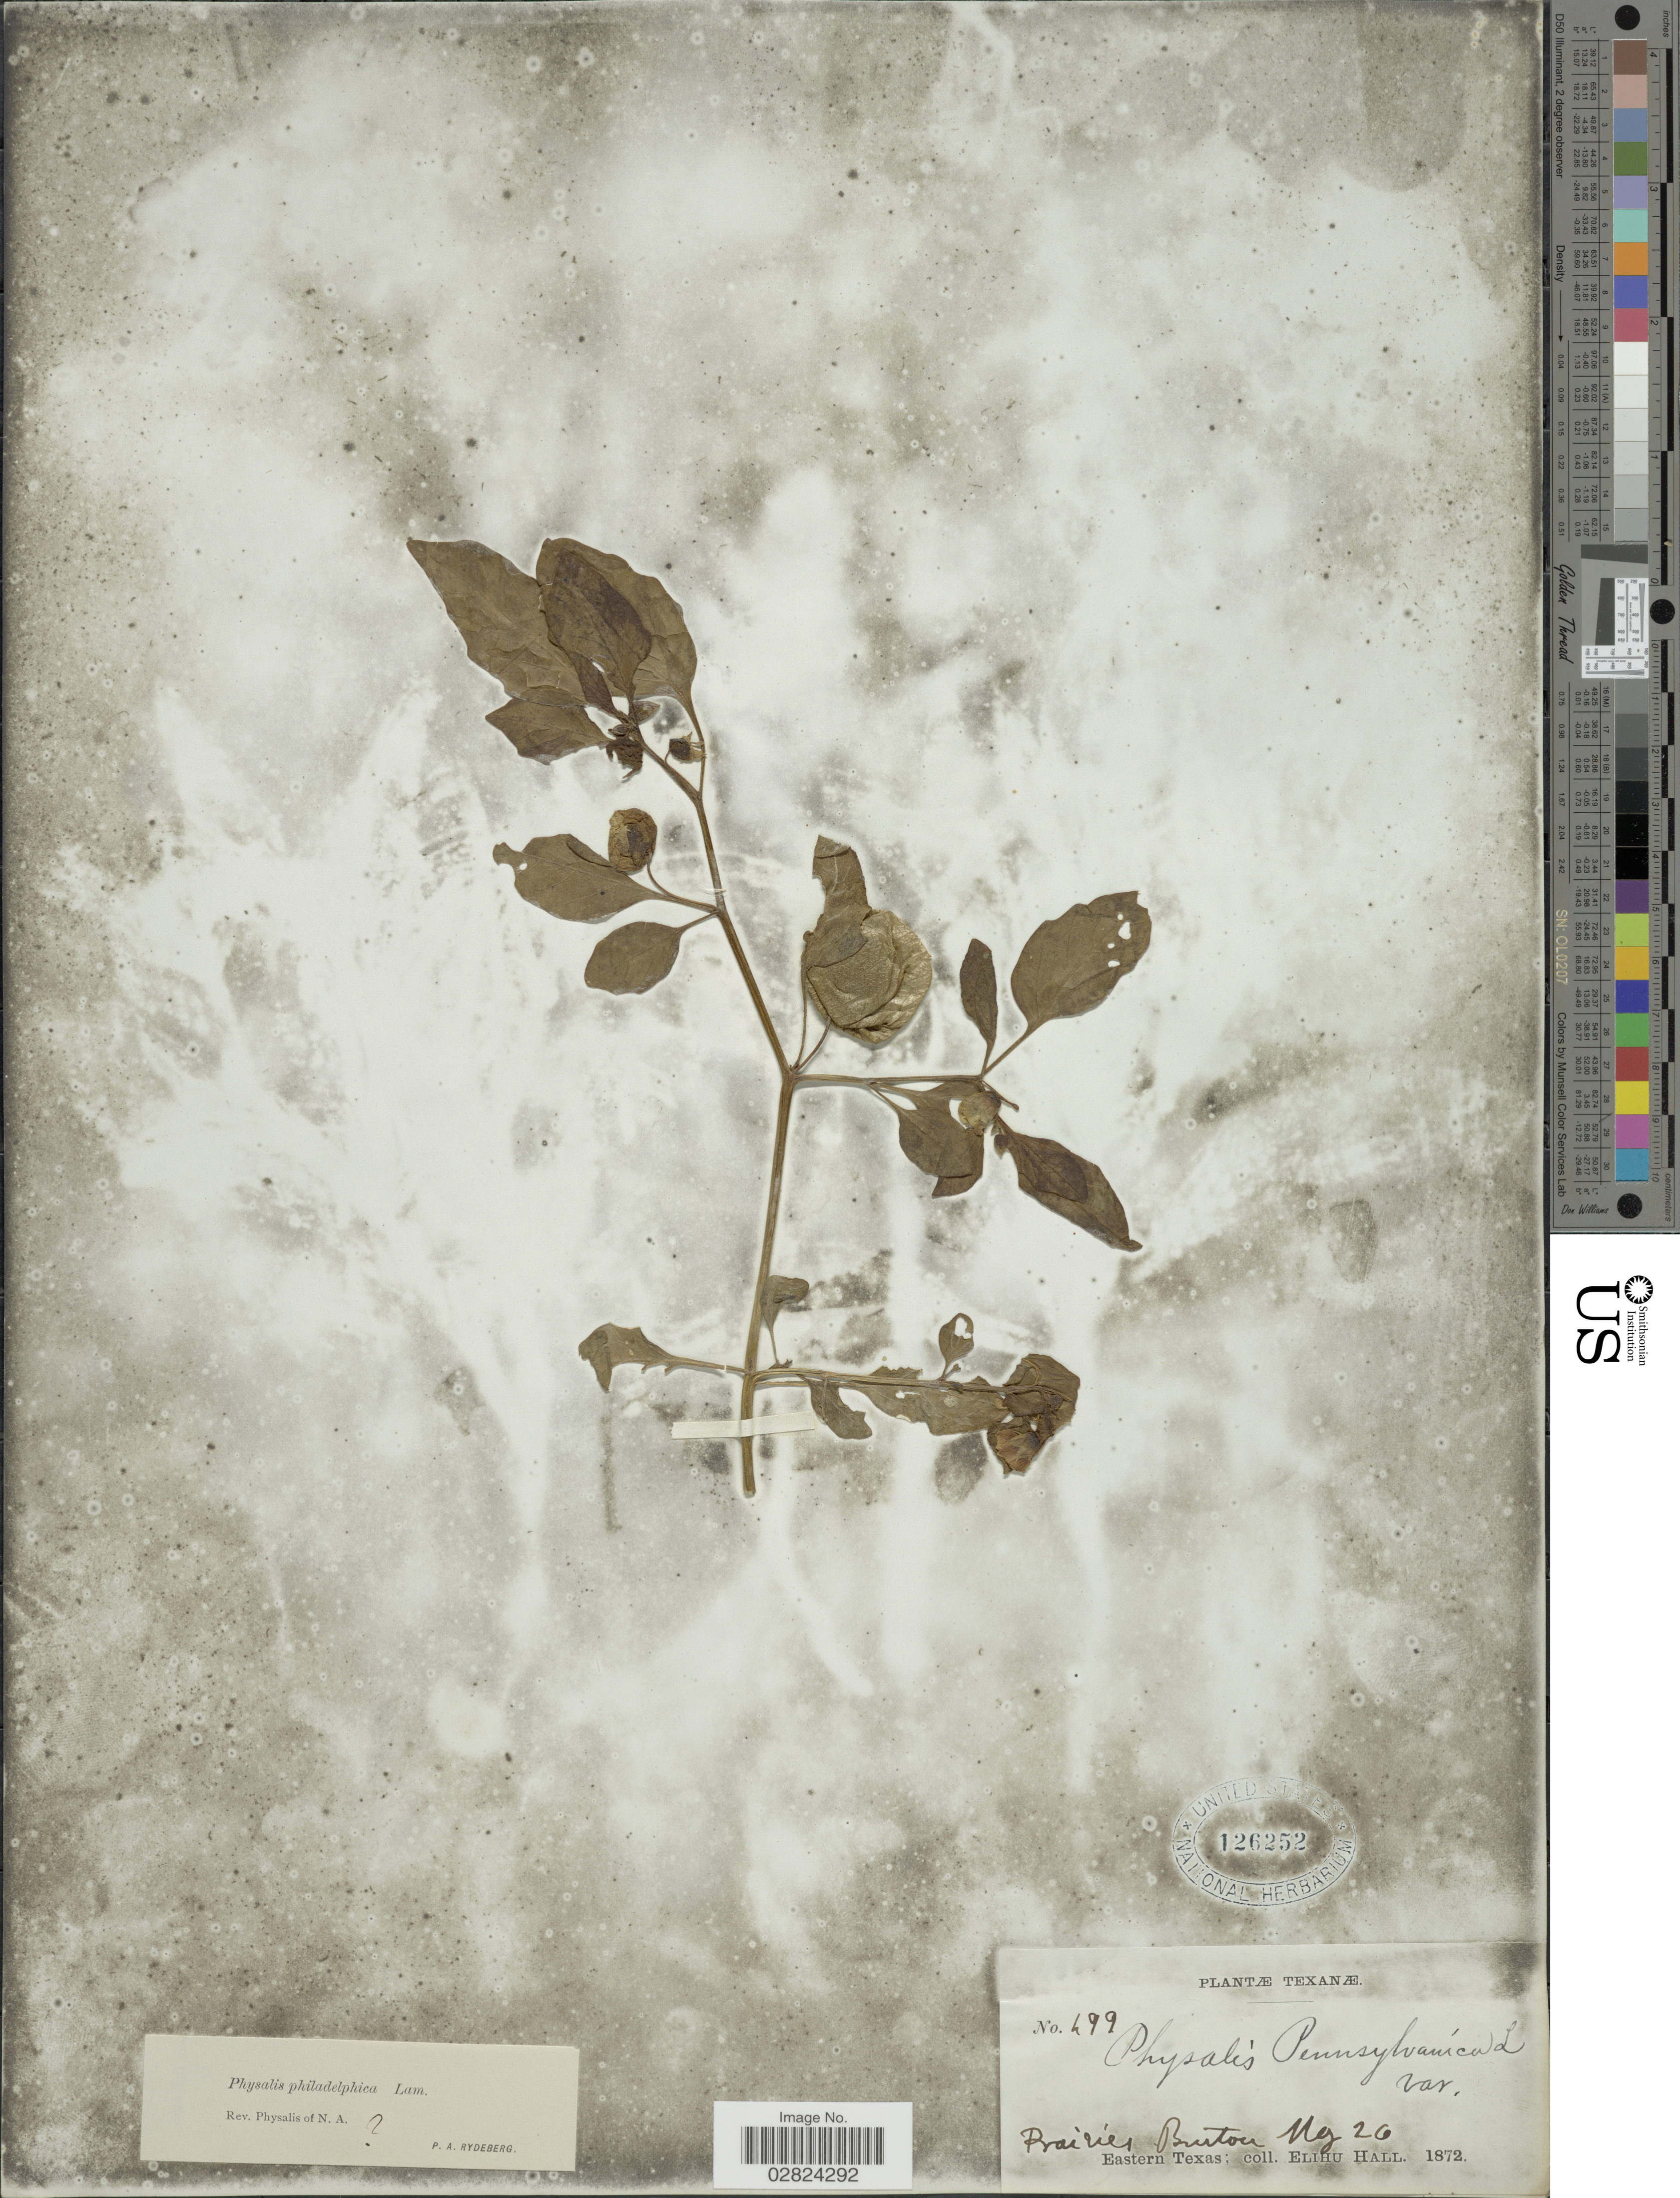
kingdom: Plantae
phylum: Tracheophyta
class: Magnoliopsida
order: Solanales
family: Solanaceae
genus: Physalis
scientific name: Physalis subglabrata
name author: Mack. & Bush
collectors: E. Hall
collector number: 492*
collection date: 1872-05-26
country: United States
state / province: Texas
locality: Prairies Burton, Eastern Texas.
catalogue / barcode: US 126252